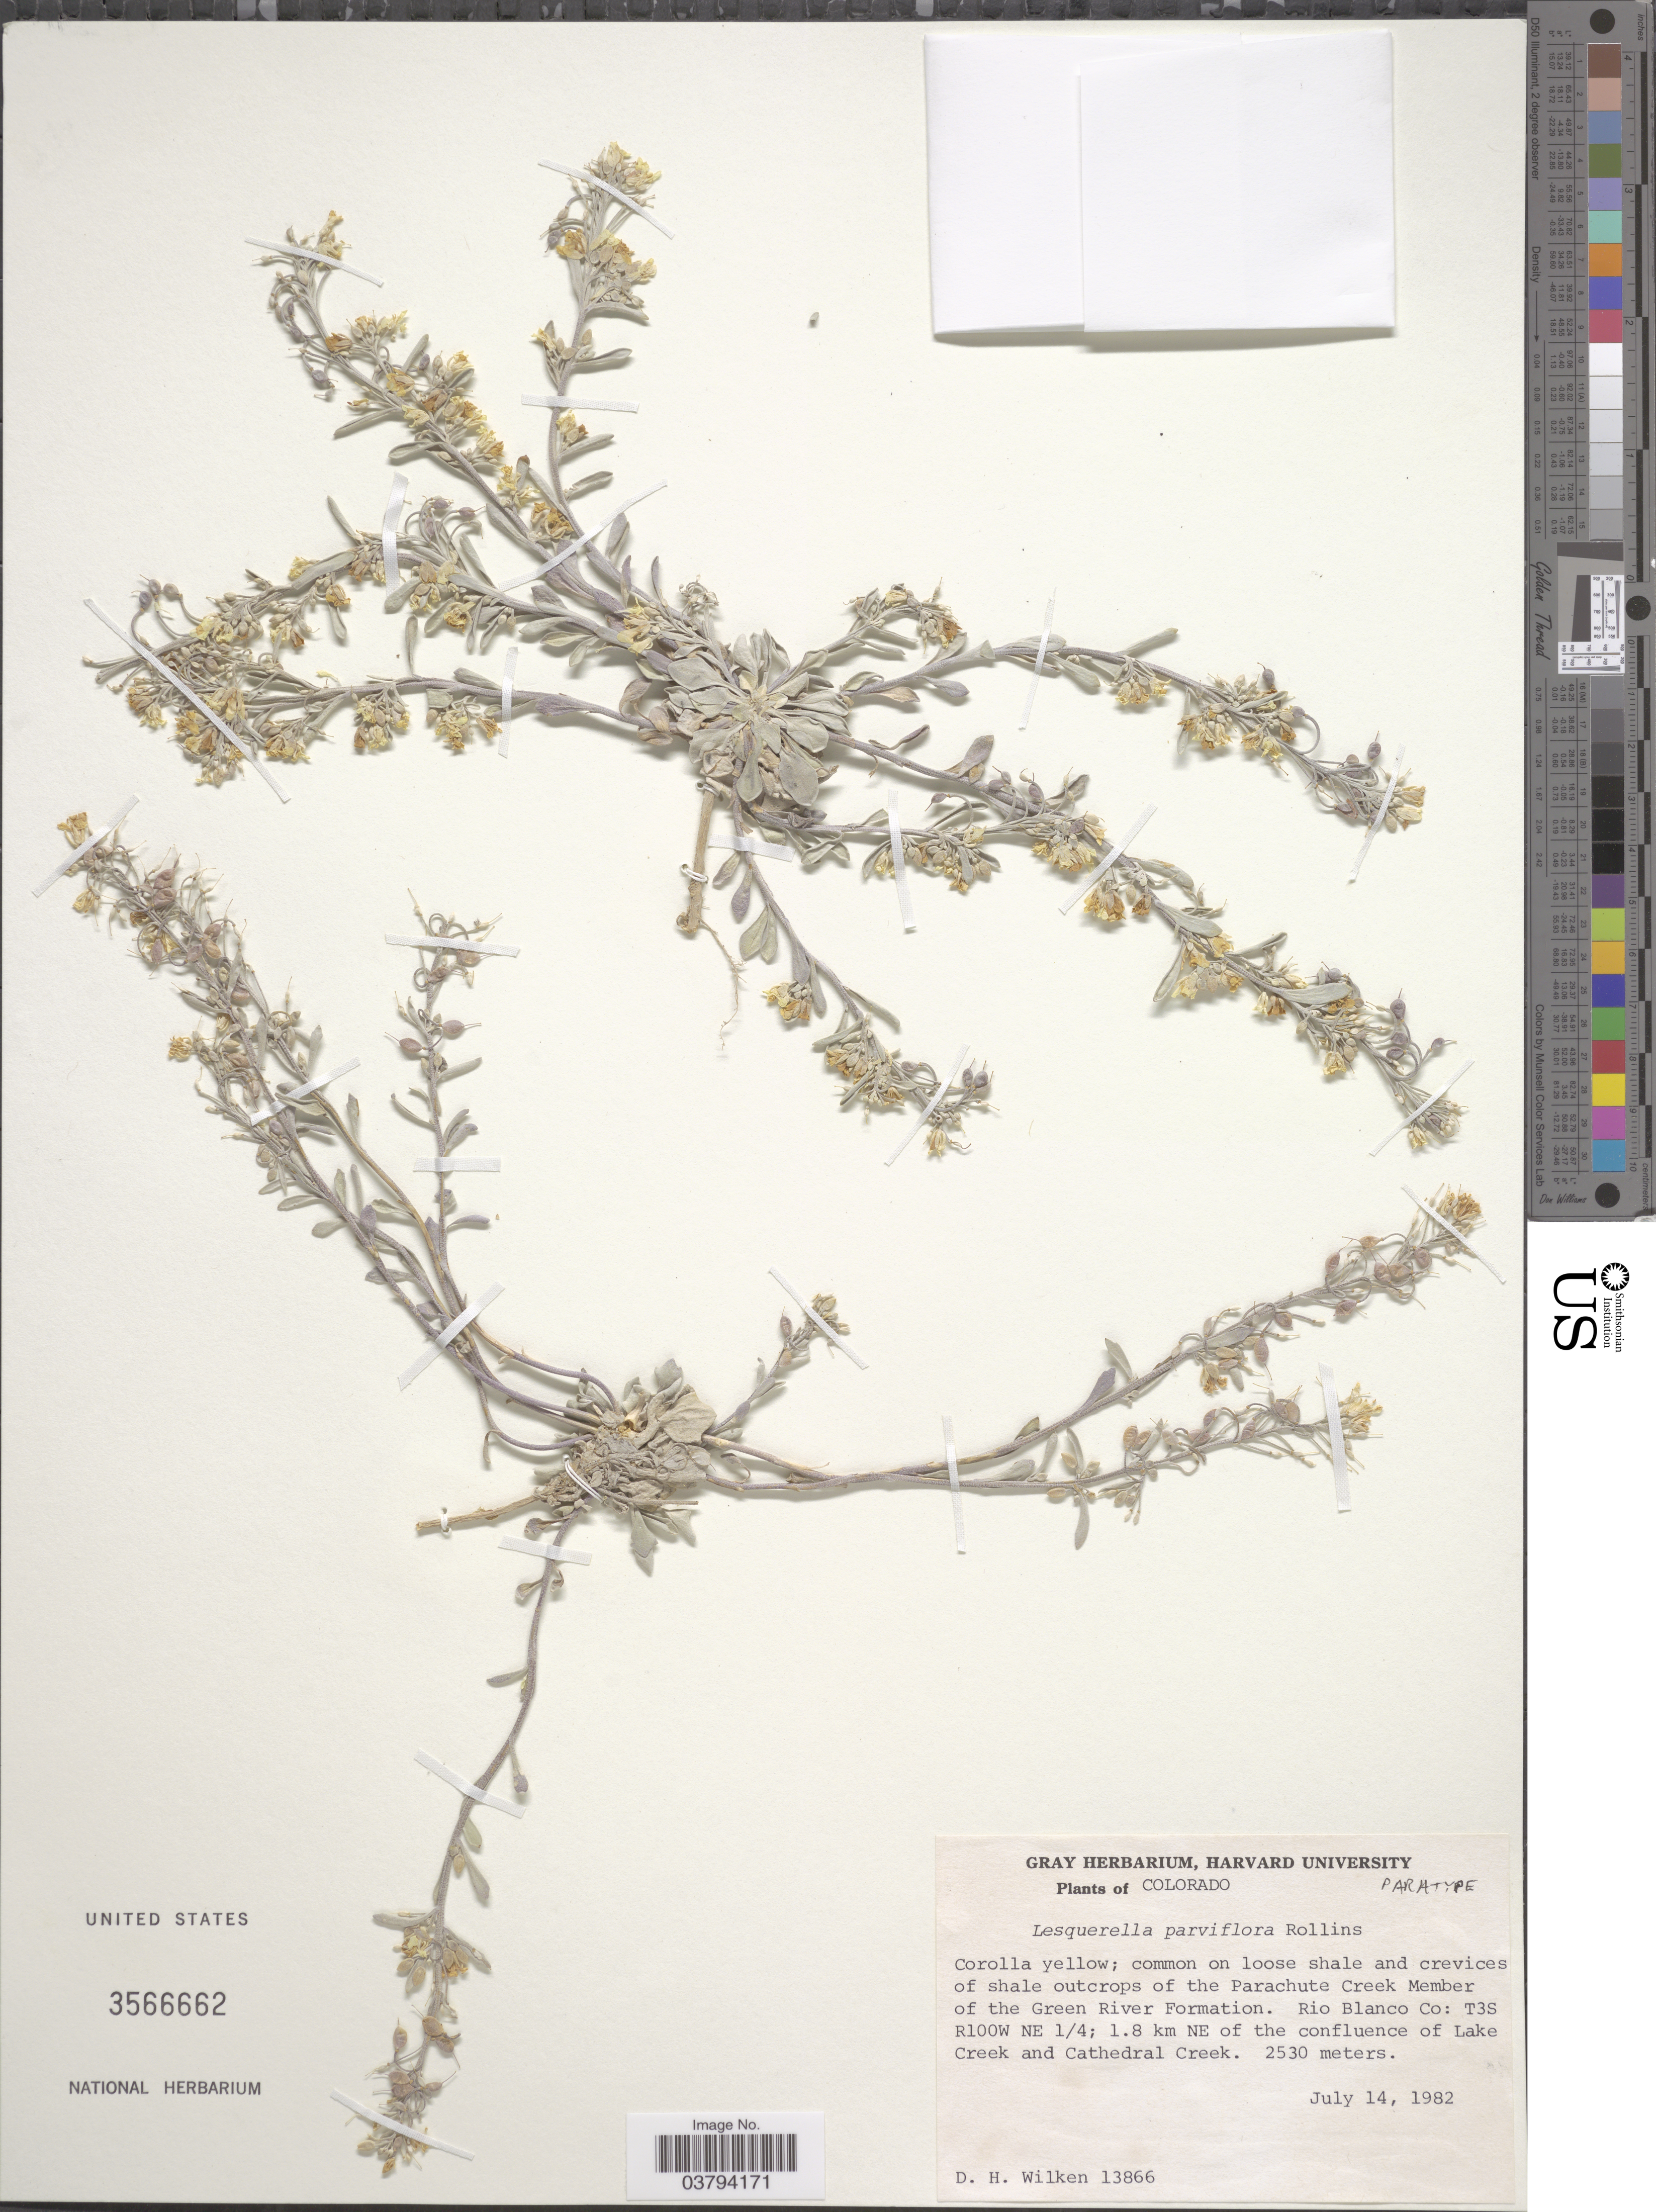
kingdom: Plantae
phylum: Tracheophyta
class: Magnoliopsida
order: Brassicales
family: Brassicaceae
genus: Lesquerella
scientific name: Lesquerella parviflora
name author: Rollins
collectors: D. Wilken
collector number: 13866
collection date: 1982-07-14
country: United States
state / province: Colorado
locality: The Parachute Creek Member of the Green River Formation. Rio Blanco Co: T3S R100W NE ¼; 1.8 km NE of the confleunce of Lake Creek and Cathedral Creek.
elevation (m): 2530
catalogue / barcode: US 3566662